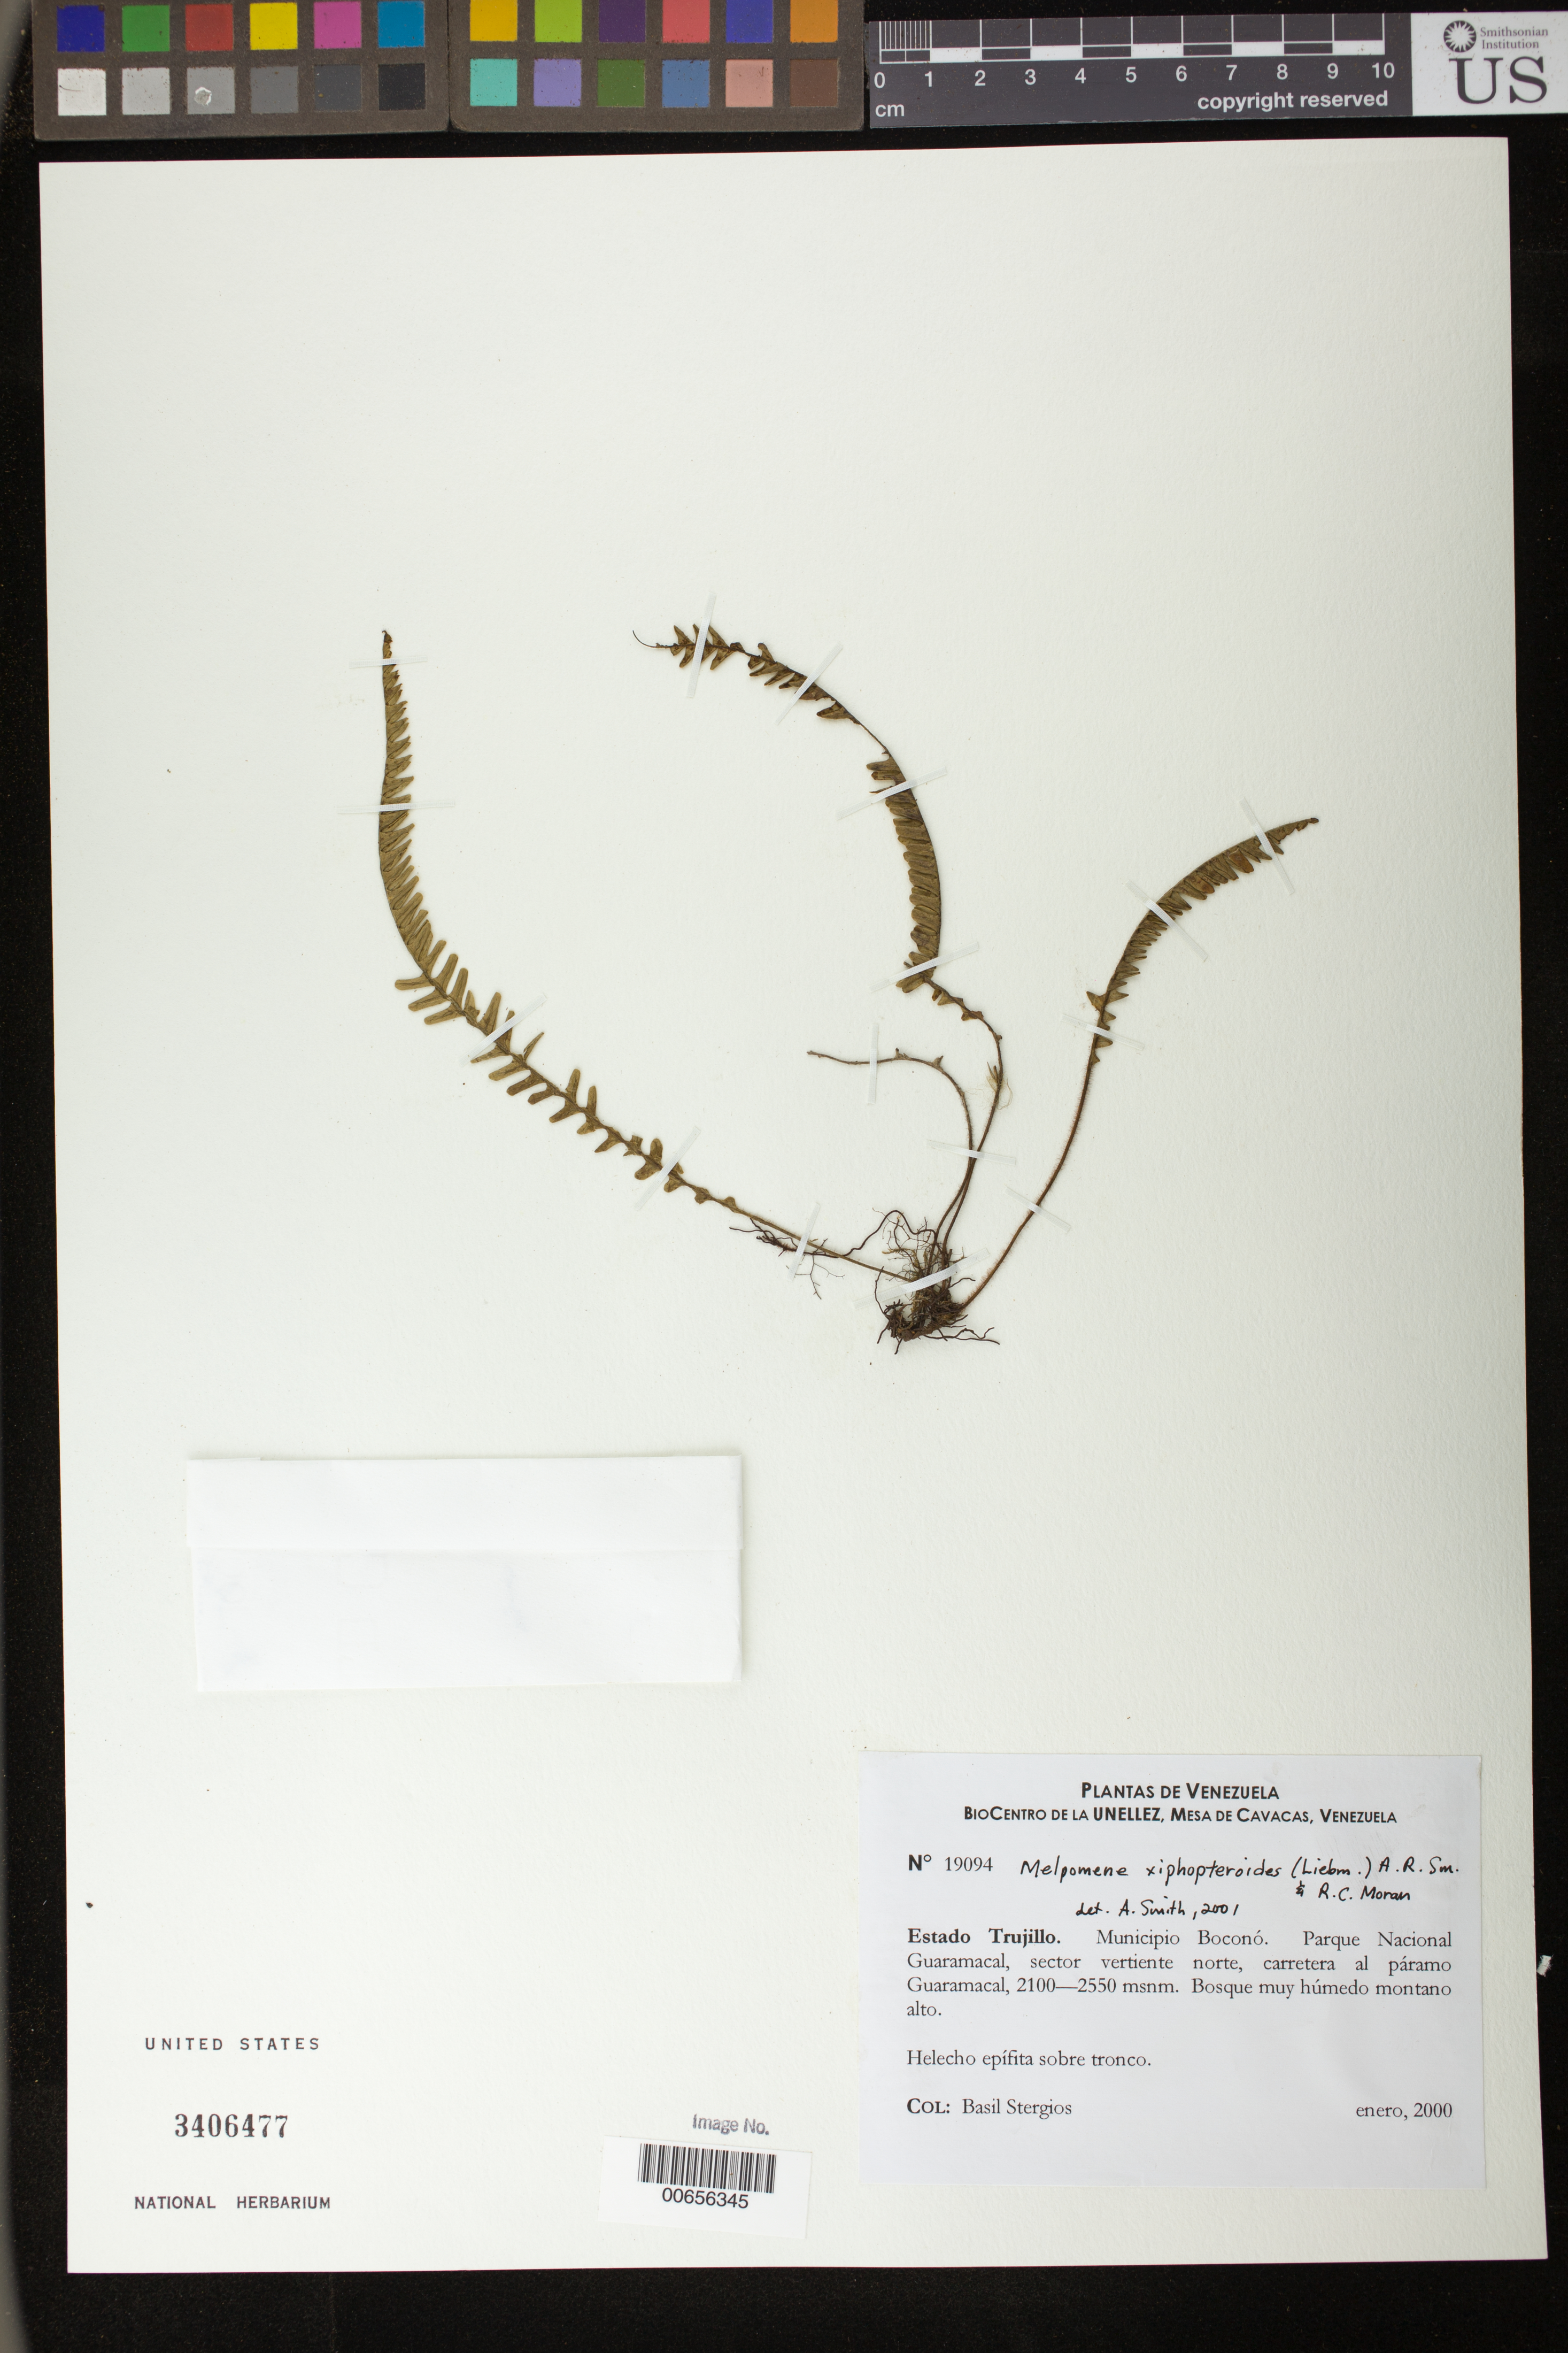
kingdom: Plantae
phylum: Tracheophyta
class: Polypodiopsida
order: Polypodiales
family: Polypodiaceae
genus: Melpomene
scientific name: Melpomene xiphopteroides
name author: (Liebm.) A.R. Sm. & R.C. Moran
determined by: Smith, Alan R., (UC)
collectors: B. G. Stergios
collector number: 19094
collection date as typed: Jan 2000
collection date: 2000-01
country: Venezuela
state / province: Trujillo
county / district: Boconó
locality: Parque Nacional Guaramacal, vertiente N, carretera al páramo Guaramacal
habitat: Bosque muy húmedo montano alto.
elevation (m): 2100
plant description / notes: PORT, US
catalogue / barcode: US 3406477